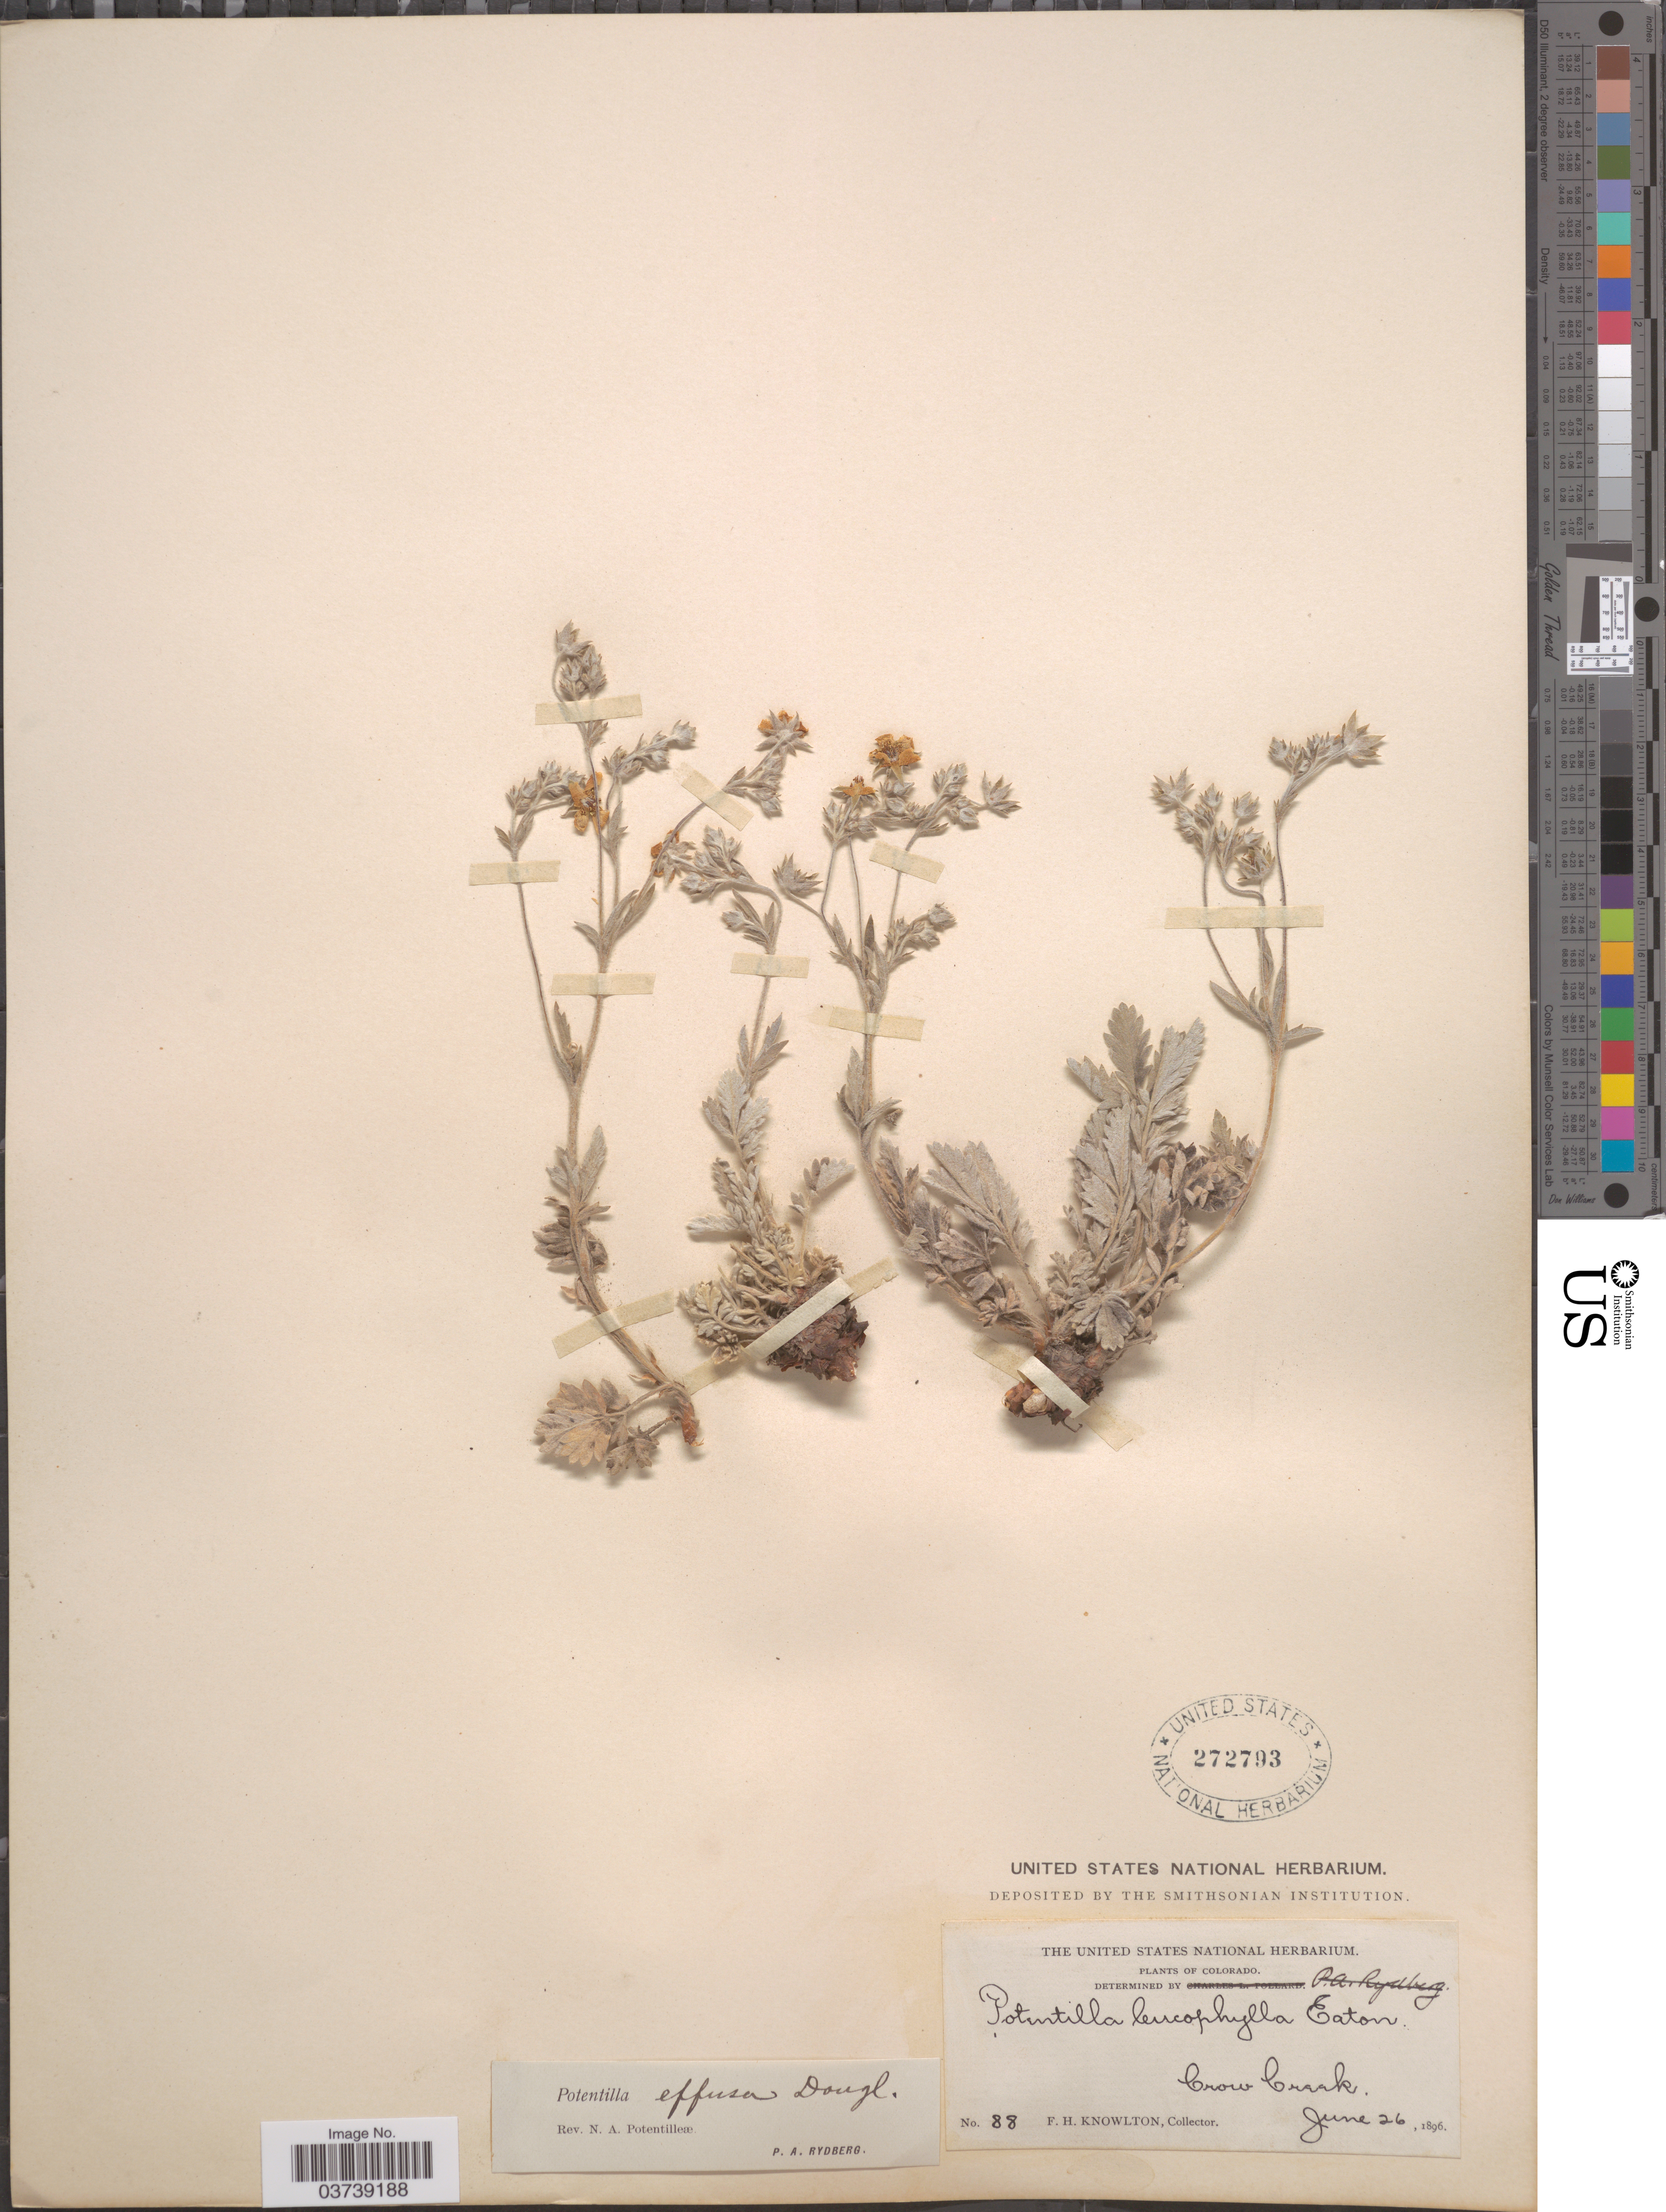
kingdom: Plantae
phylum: Tracheophyta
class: Magnoliopsida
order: Rosales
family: Rosaceae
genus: Potentilla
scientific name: Potentilla effusa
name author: Douglas ex Lehm.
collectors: F. H. Knowlton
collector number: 88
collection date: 1896-06-26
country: United States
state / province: Colorado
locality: Crow Creek.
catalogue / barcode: US 272793